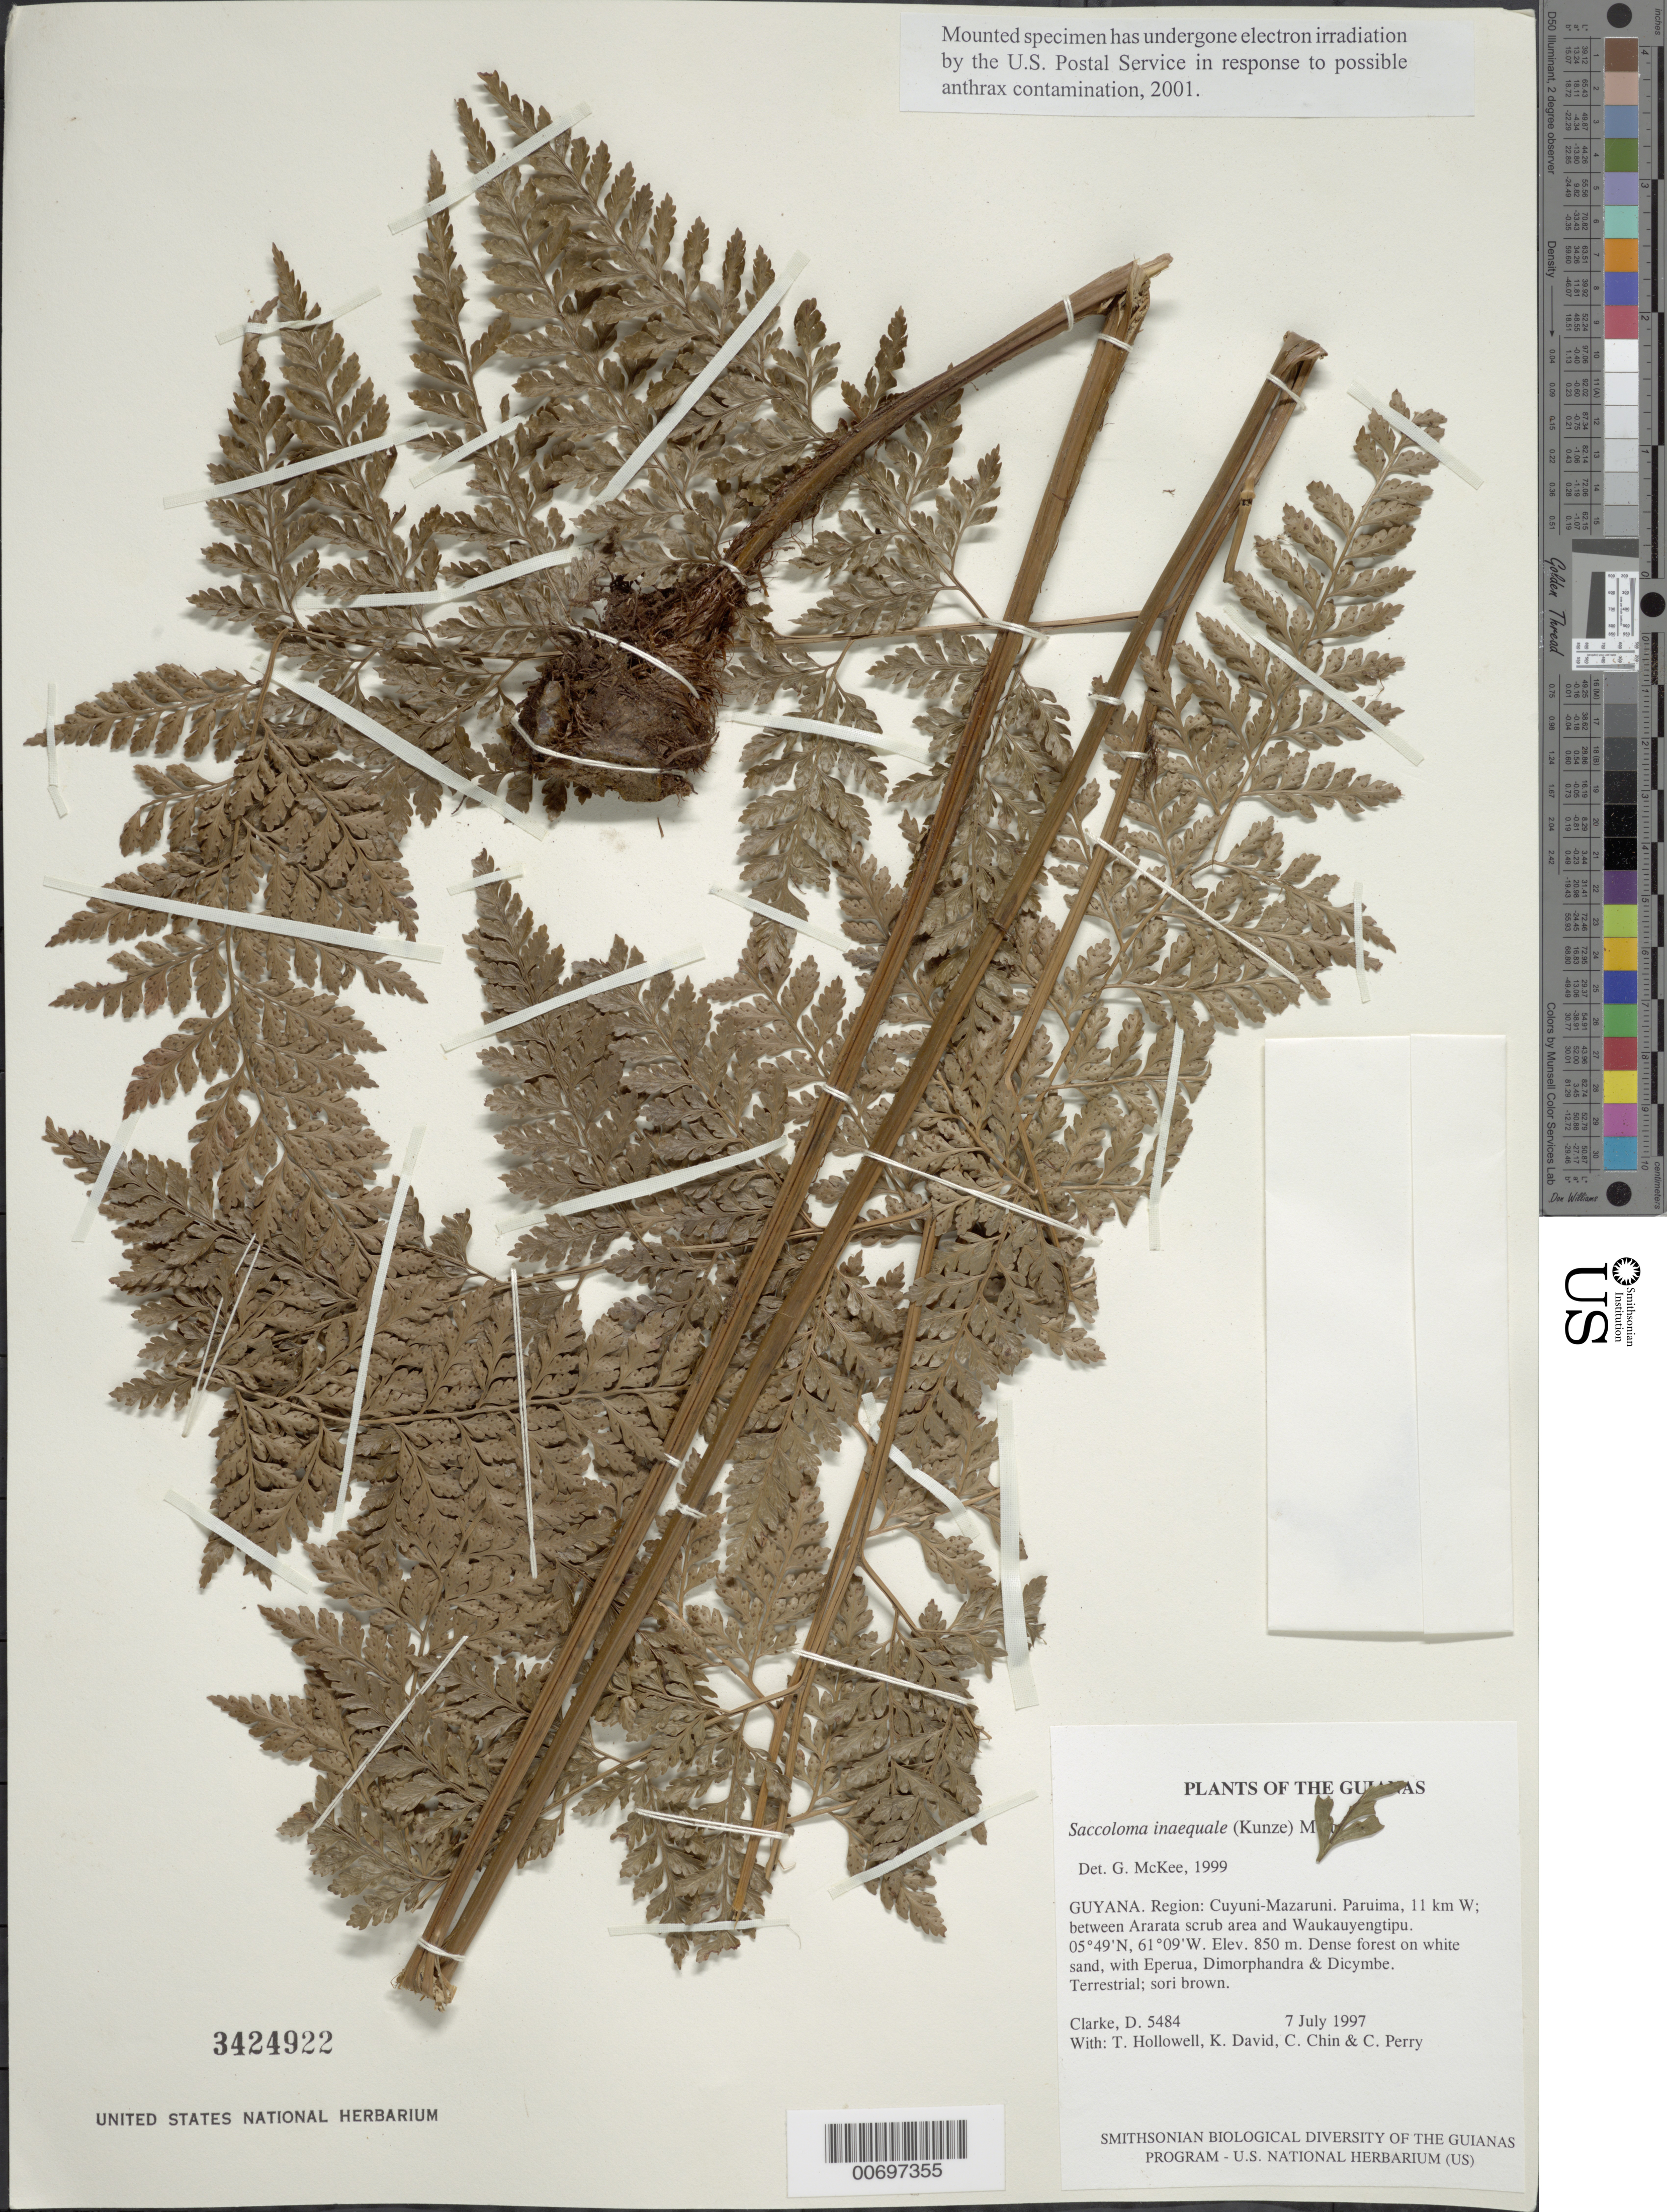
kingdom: Plantae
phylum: Tracheophyta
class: Polypodiopsida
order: Polypodiales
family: Saccolomataceae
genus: Saccoloma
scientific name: Saccoloma inaequale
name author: (Kunze) Mett.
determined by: McKee, G. S., (US), NMNH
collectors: H. D. Clarke, T. Hollowell, K. David, C. Chin & C. Perry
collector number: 5484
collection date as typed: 7 July 1997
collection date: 1997-07-07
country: Guyana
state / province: Cuyuni-Mazaruni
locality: Paruima, 11 km W; between Ararata scrub area and Waukauyengtipu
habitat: Dense forest on white sand, with Eperua, Dimorphandra & Dicymbe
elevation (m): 850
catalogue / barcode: US 3424922